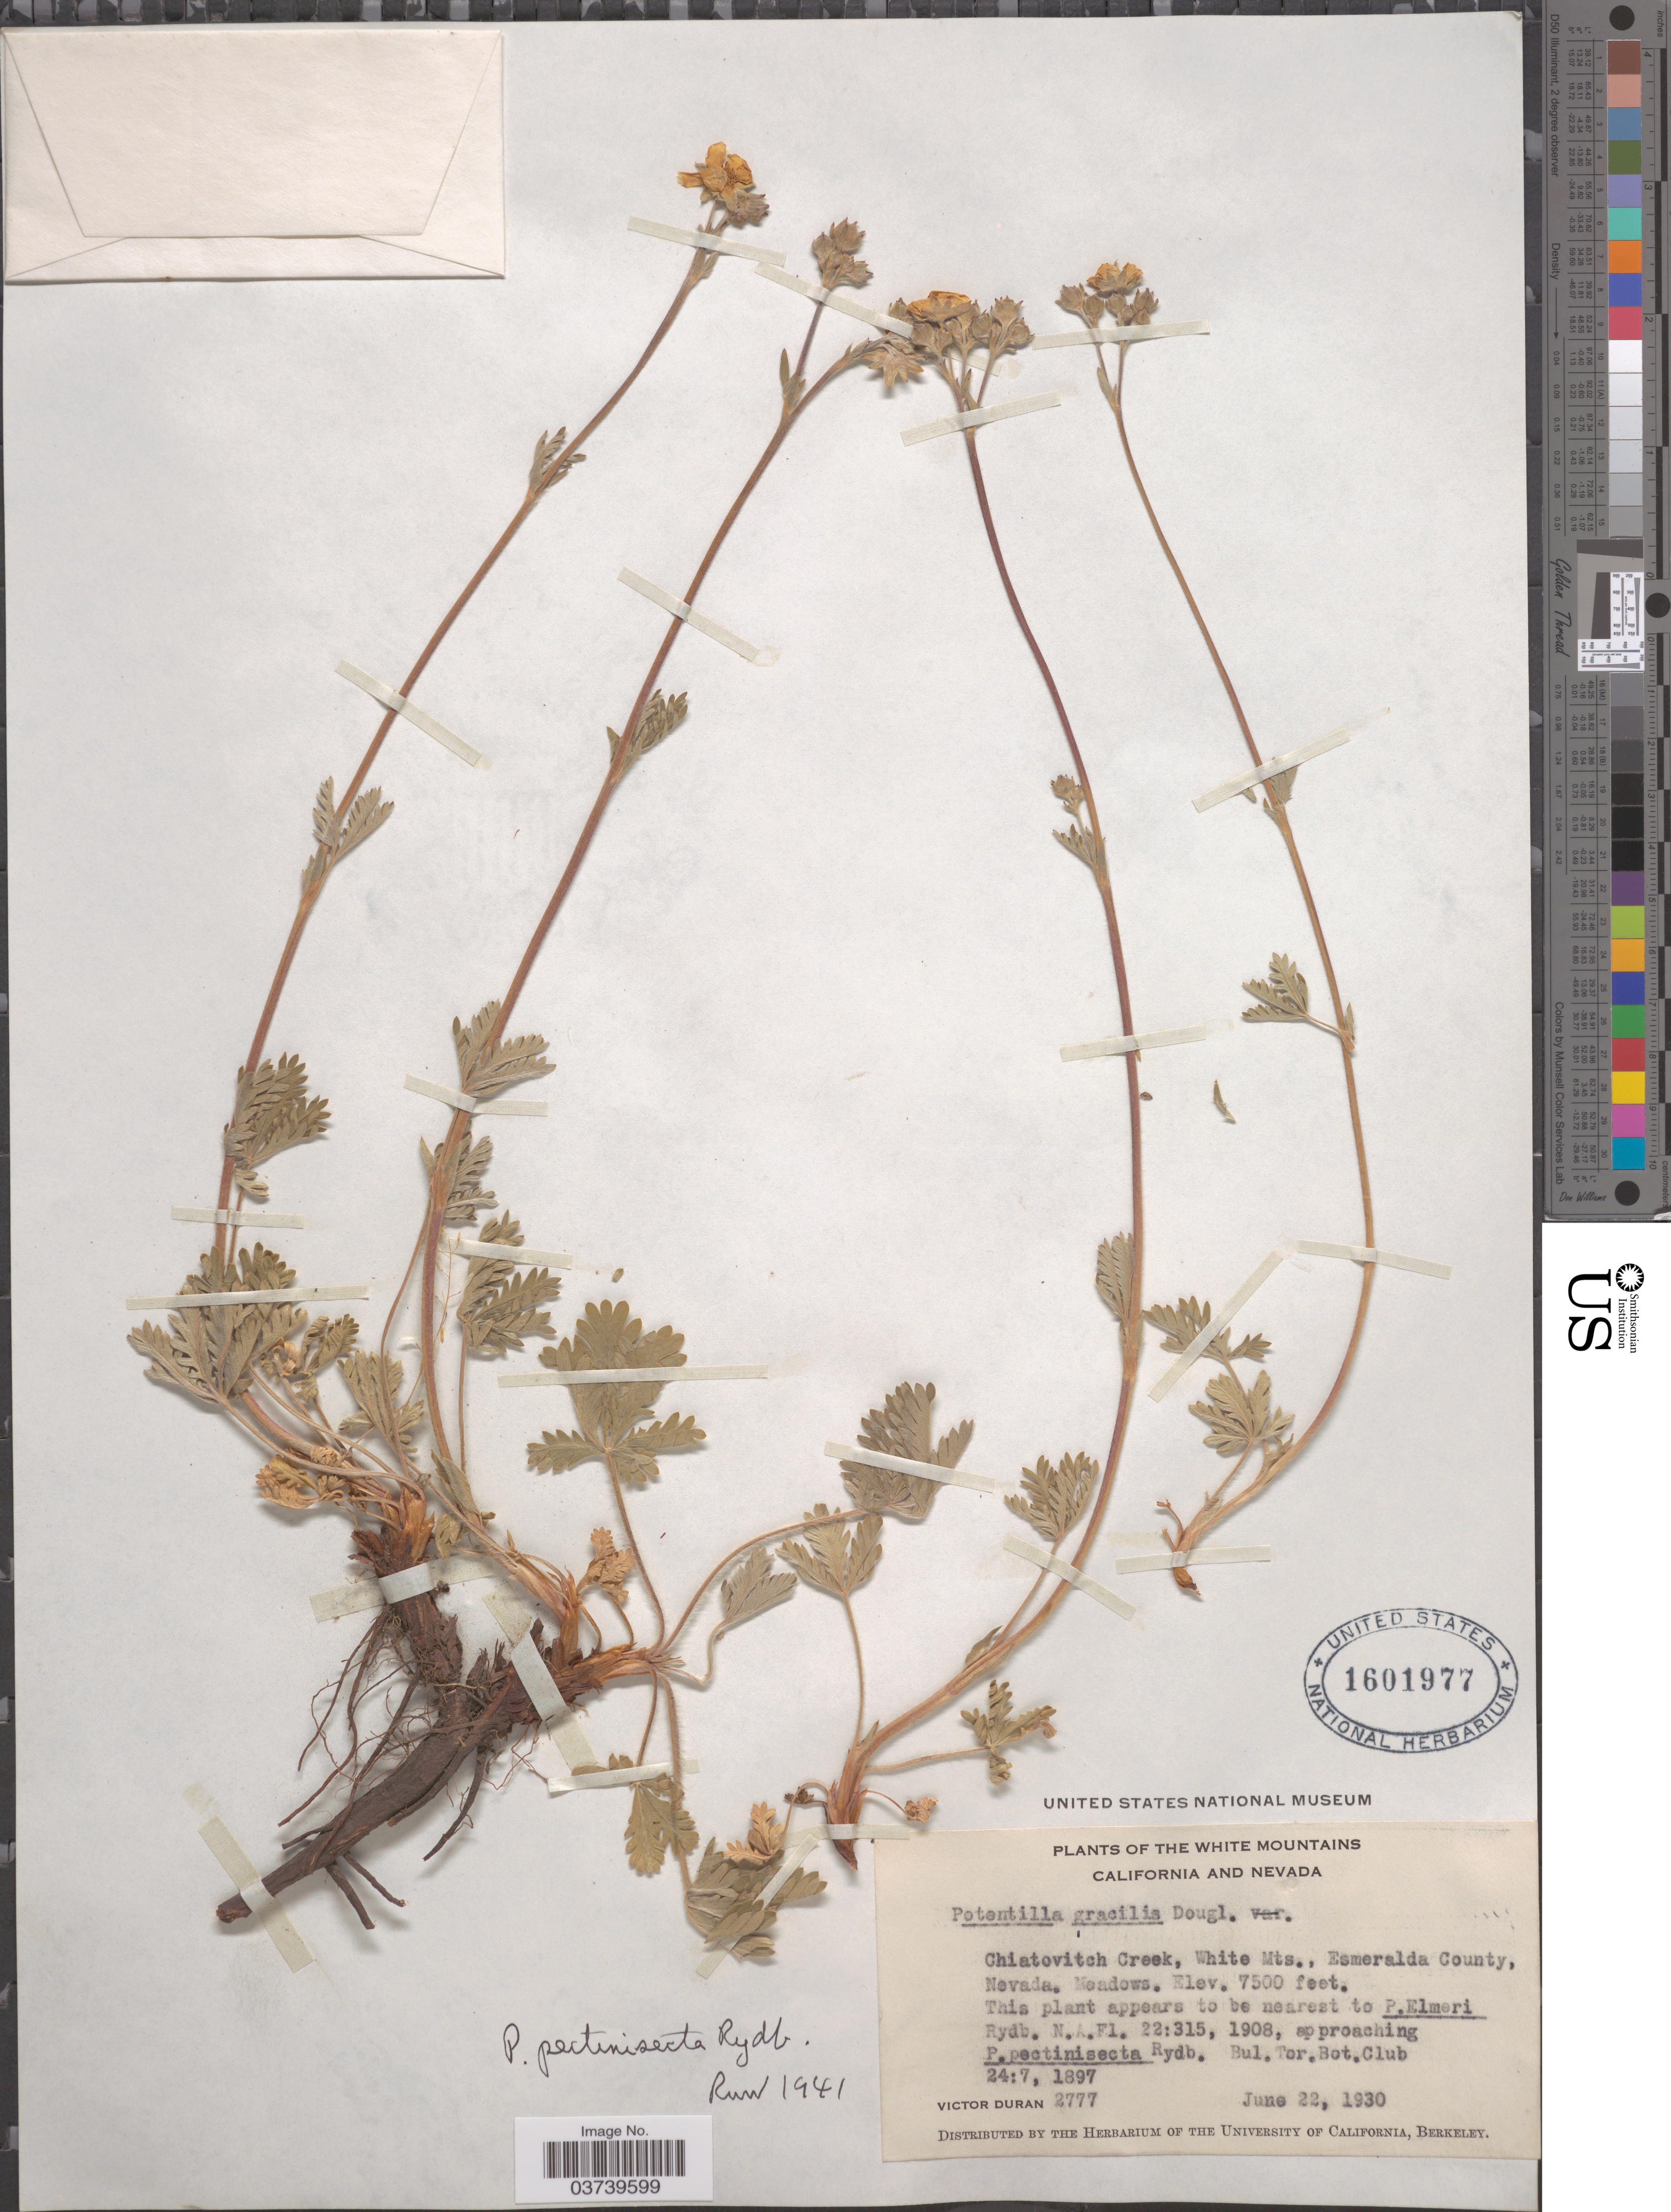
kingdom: Plantae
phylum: Tracheophyta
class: Magnoliopsida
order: Rosales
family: Rosaceae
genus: Potentilla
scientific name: Potentilla gracilis var. elmeri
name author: (Rydb.) Jeps.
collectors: V. Duran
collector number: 2777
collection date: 1930-06-22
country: United States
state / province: Nevada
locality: The White Mountains. Chiatovitch Creek, White Mts., Esmeralda County.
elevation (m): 2286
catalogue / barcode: US 1601977